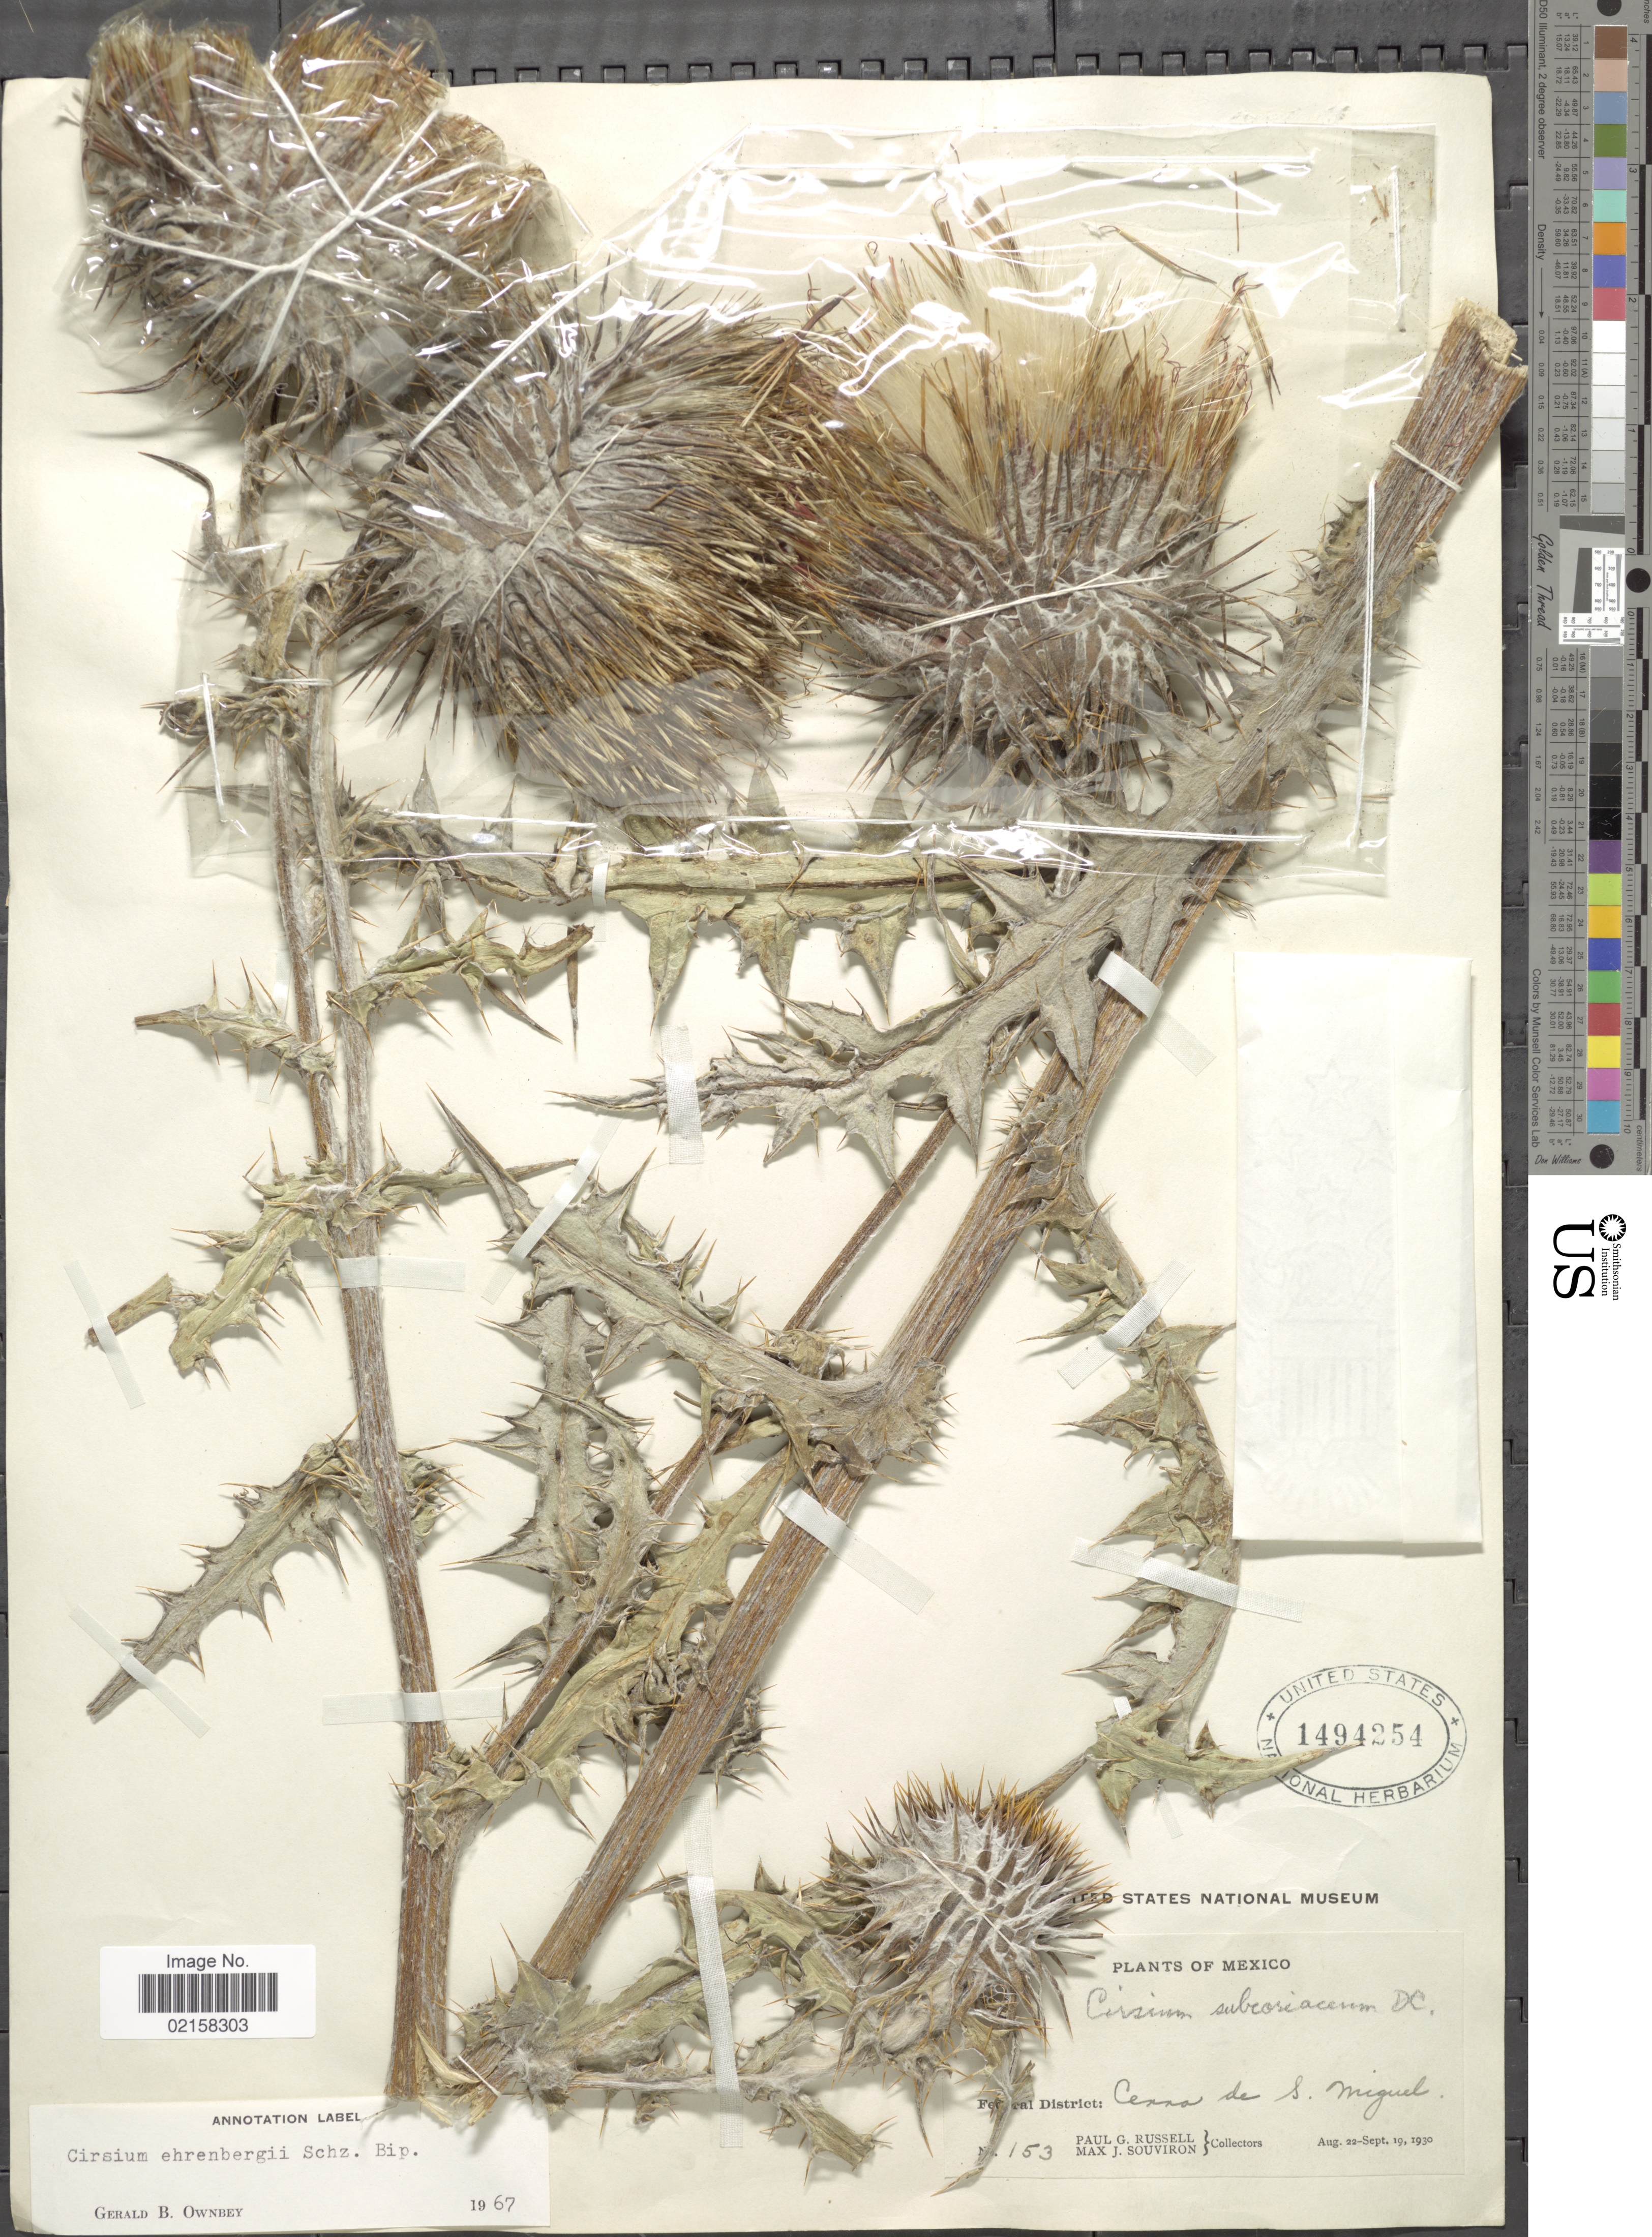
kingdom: Plantae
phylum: Tracheophyta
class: Magnoliopsida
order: Asterales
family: Asteraceae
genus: Cirsium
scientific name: Cirsium ehrenbergii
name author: Sch. Bip.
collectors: P. G. Russell & M. J. Souviron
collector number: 153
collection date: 1930-08-22/1930-09-19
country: Mexico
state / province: Distrito Federal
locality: Cerro de S. Miguel.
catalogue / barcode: US 1494254